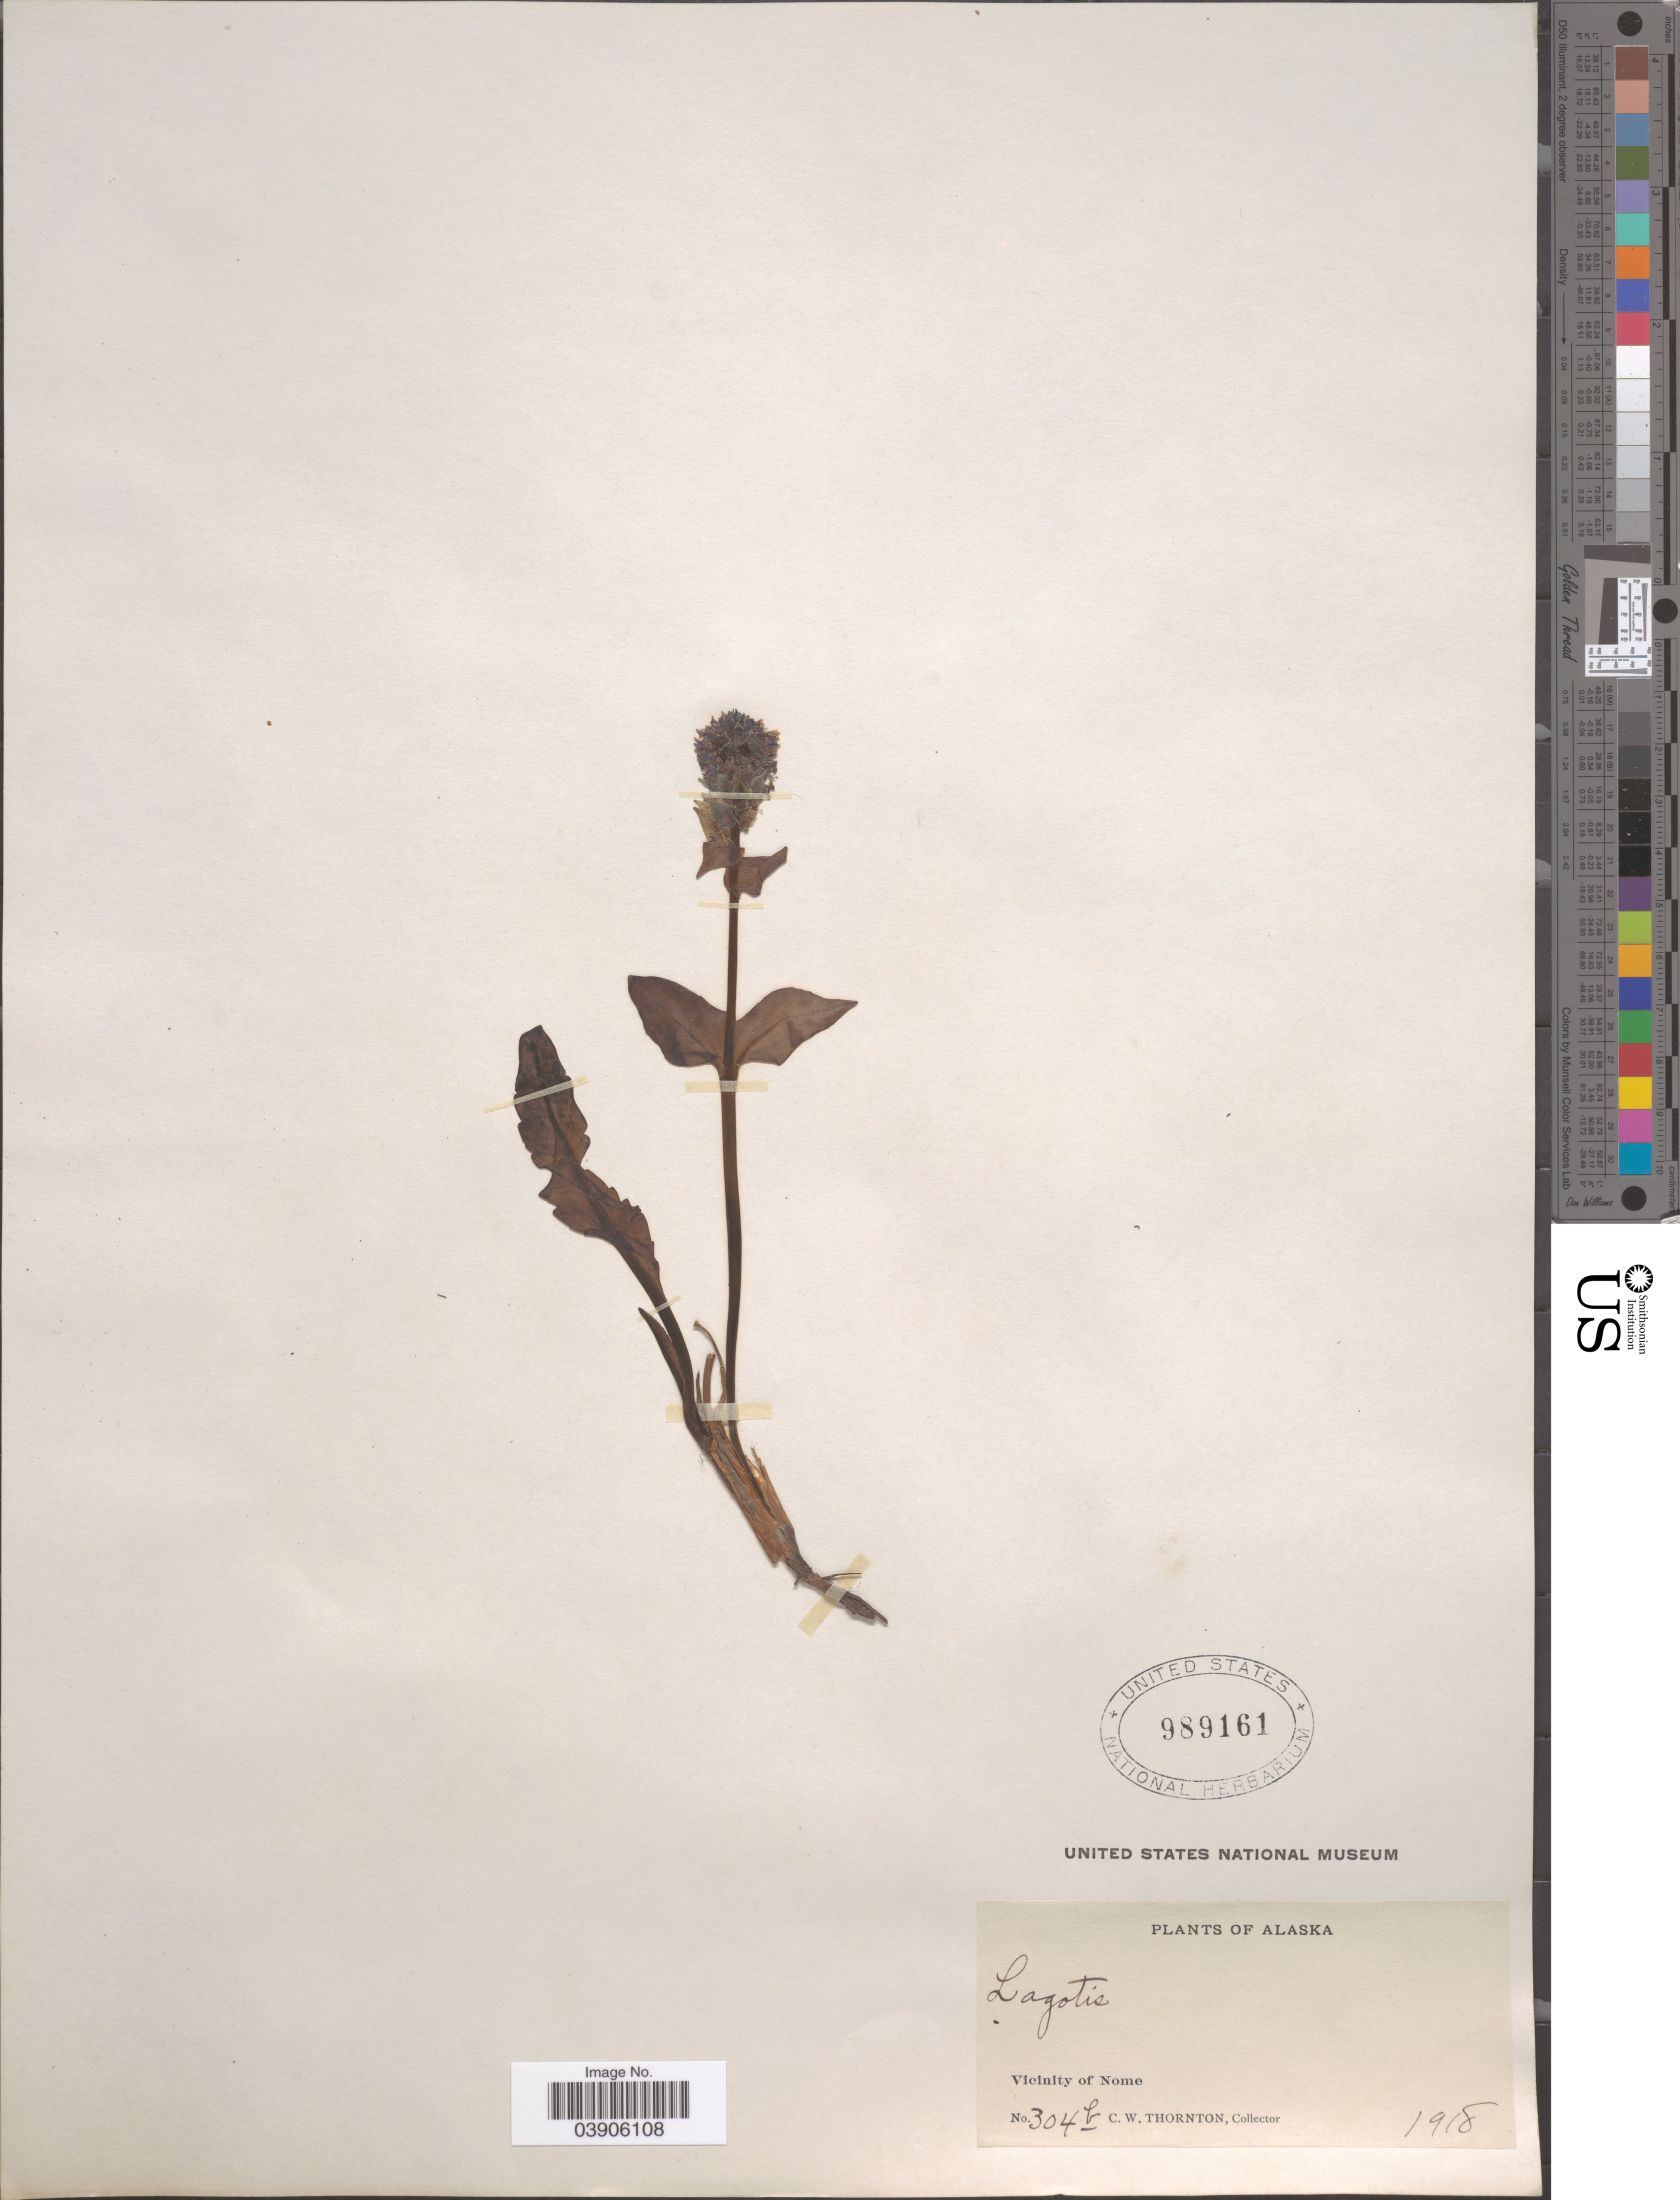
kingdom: Plantae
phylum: Tracheophyta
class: Magnoliopsida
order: Lamiales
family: Plantaginaceae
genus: Lagotis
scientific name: Lagotis glauca var. stelleri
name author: Trautv.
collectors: C. Thornton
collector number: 304b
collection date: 1918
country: United States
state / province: Alaska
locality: Vicinity of Nome.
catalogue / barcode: US 989161